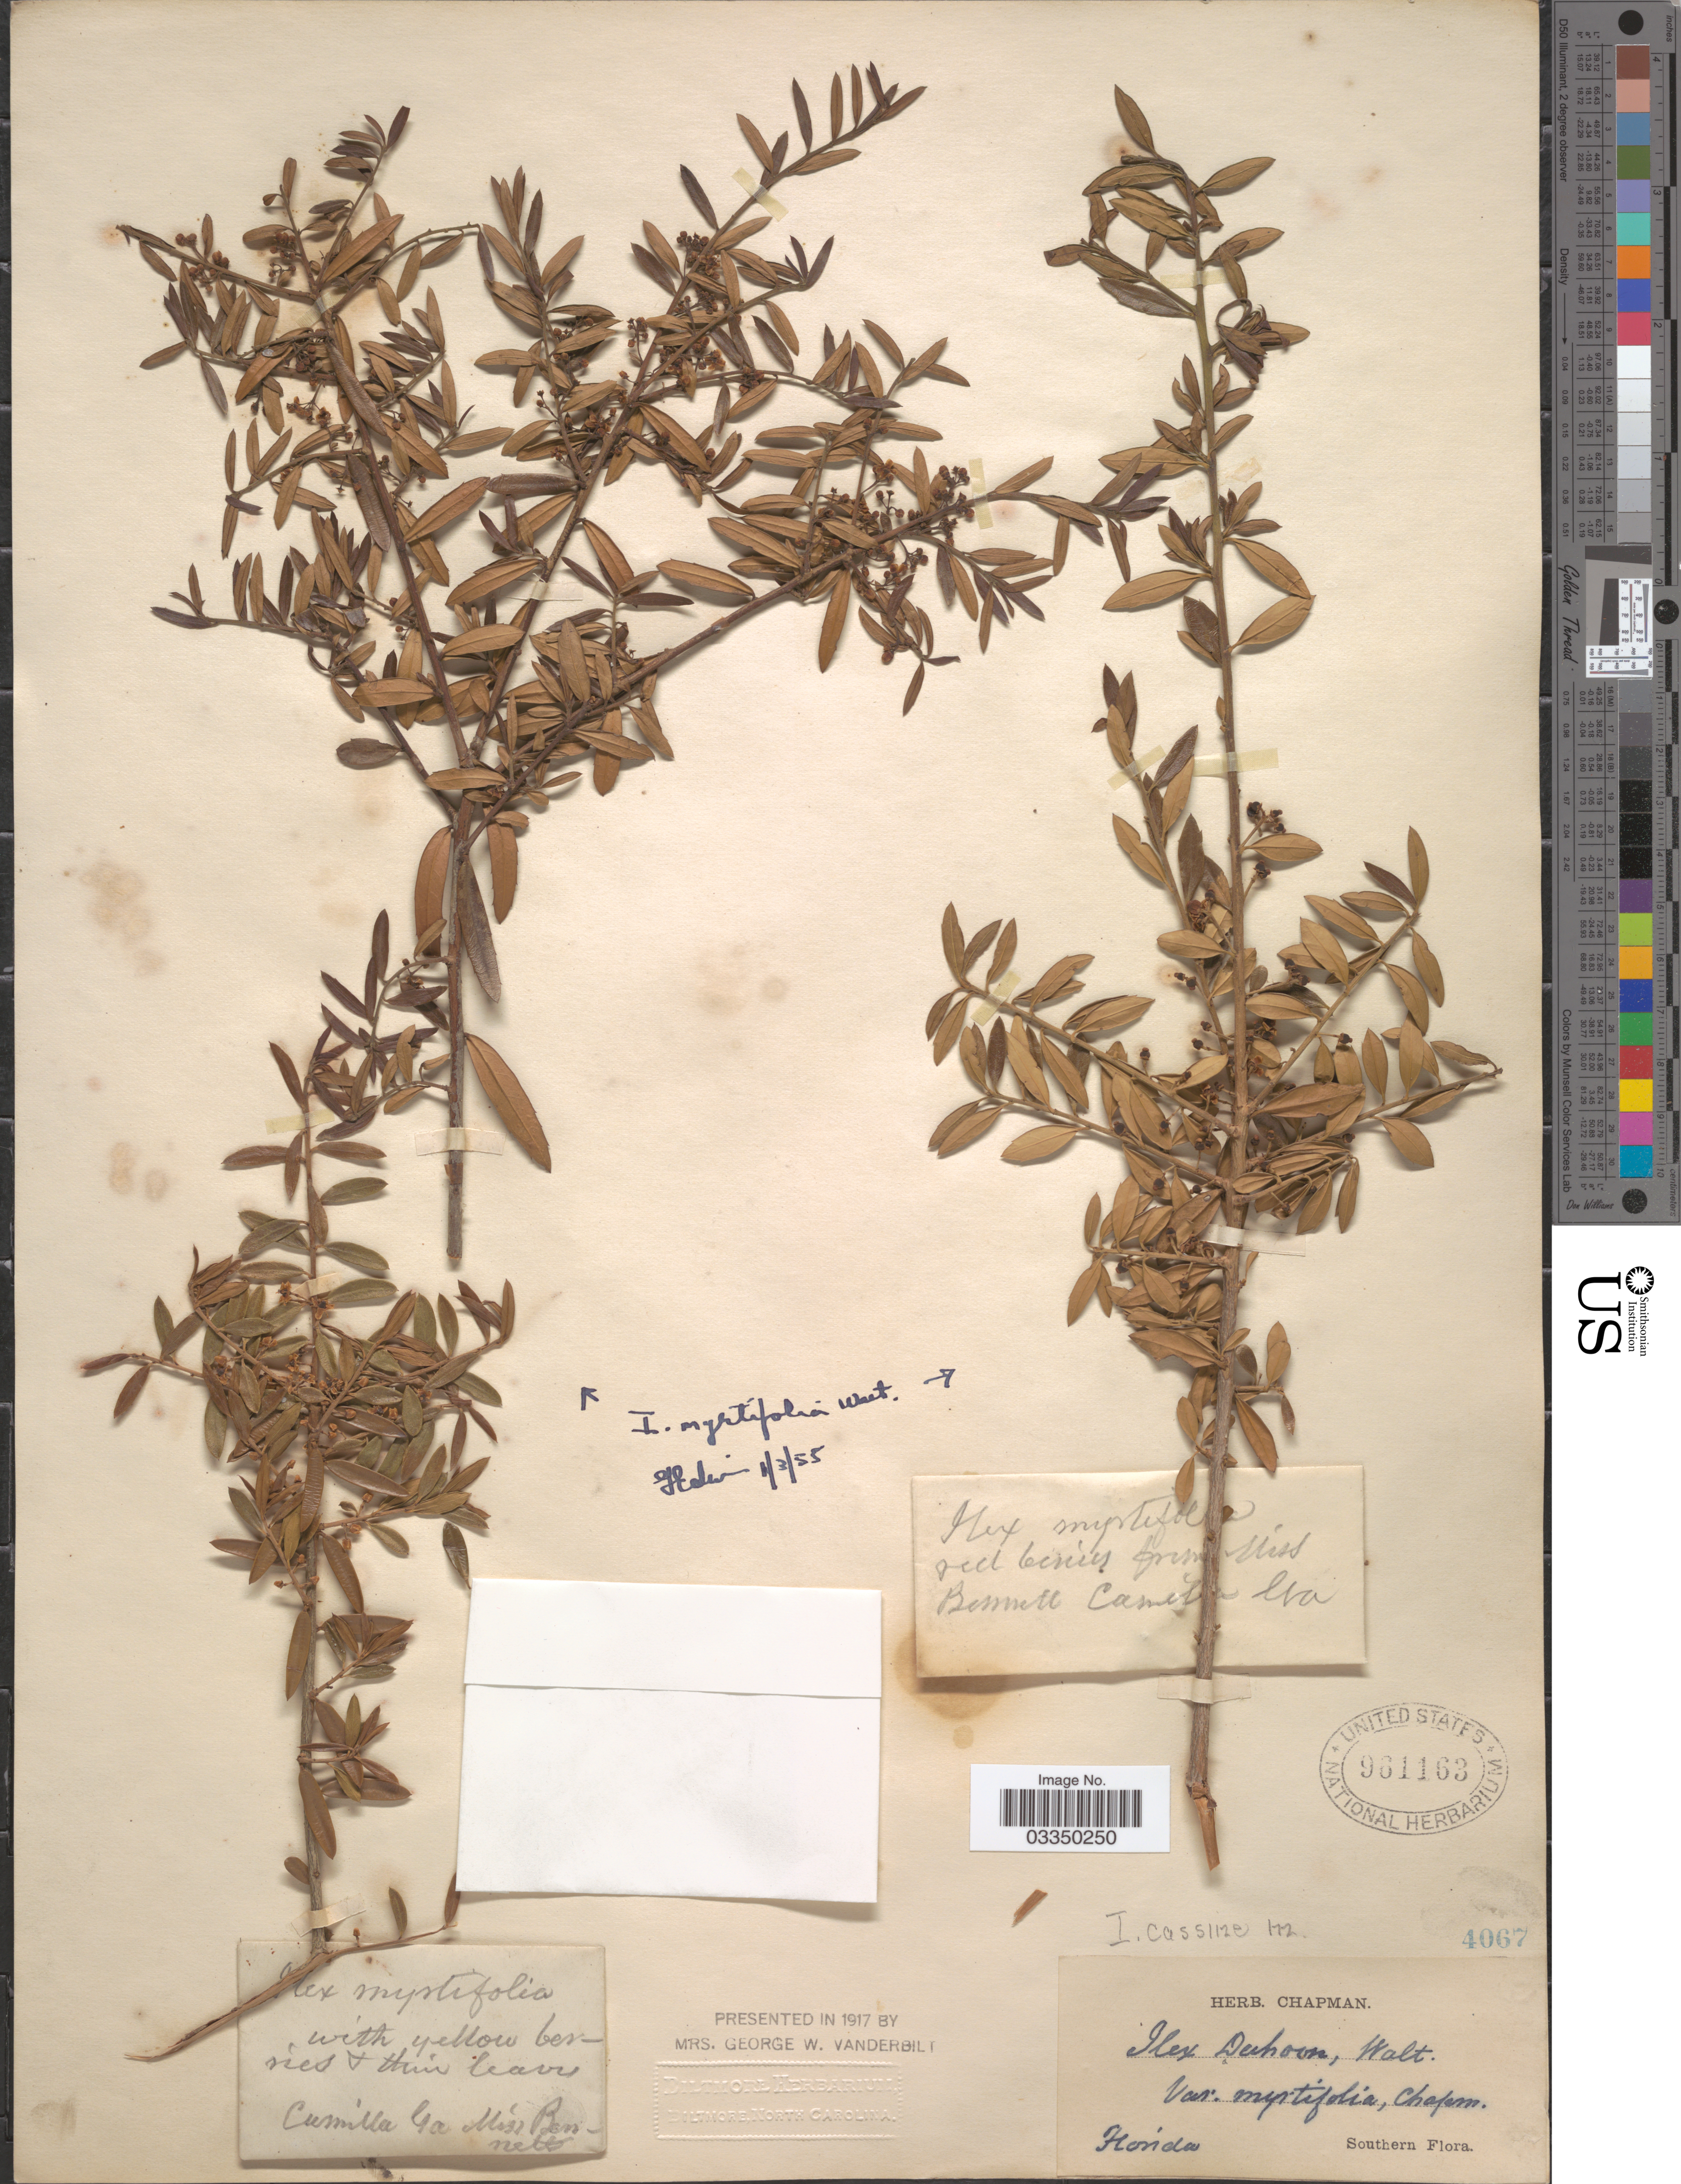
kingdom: Plantae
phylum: Tracheophyta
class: Magnoliopsida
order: Aquifoliales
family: Aquifoliaceae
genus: Ilex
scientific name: Ilex myrtifolia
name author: Walter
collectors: ex herb. Chapman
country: United States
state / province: Florida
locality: Southern.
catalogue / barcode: US 961163